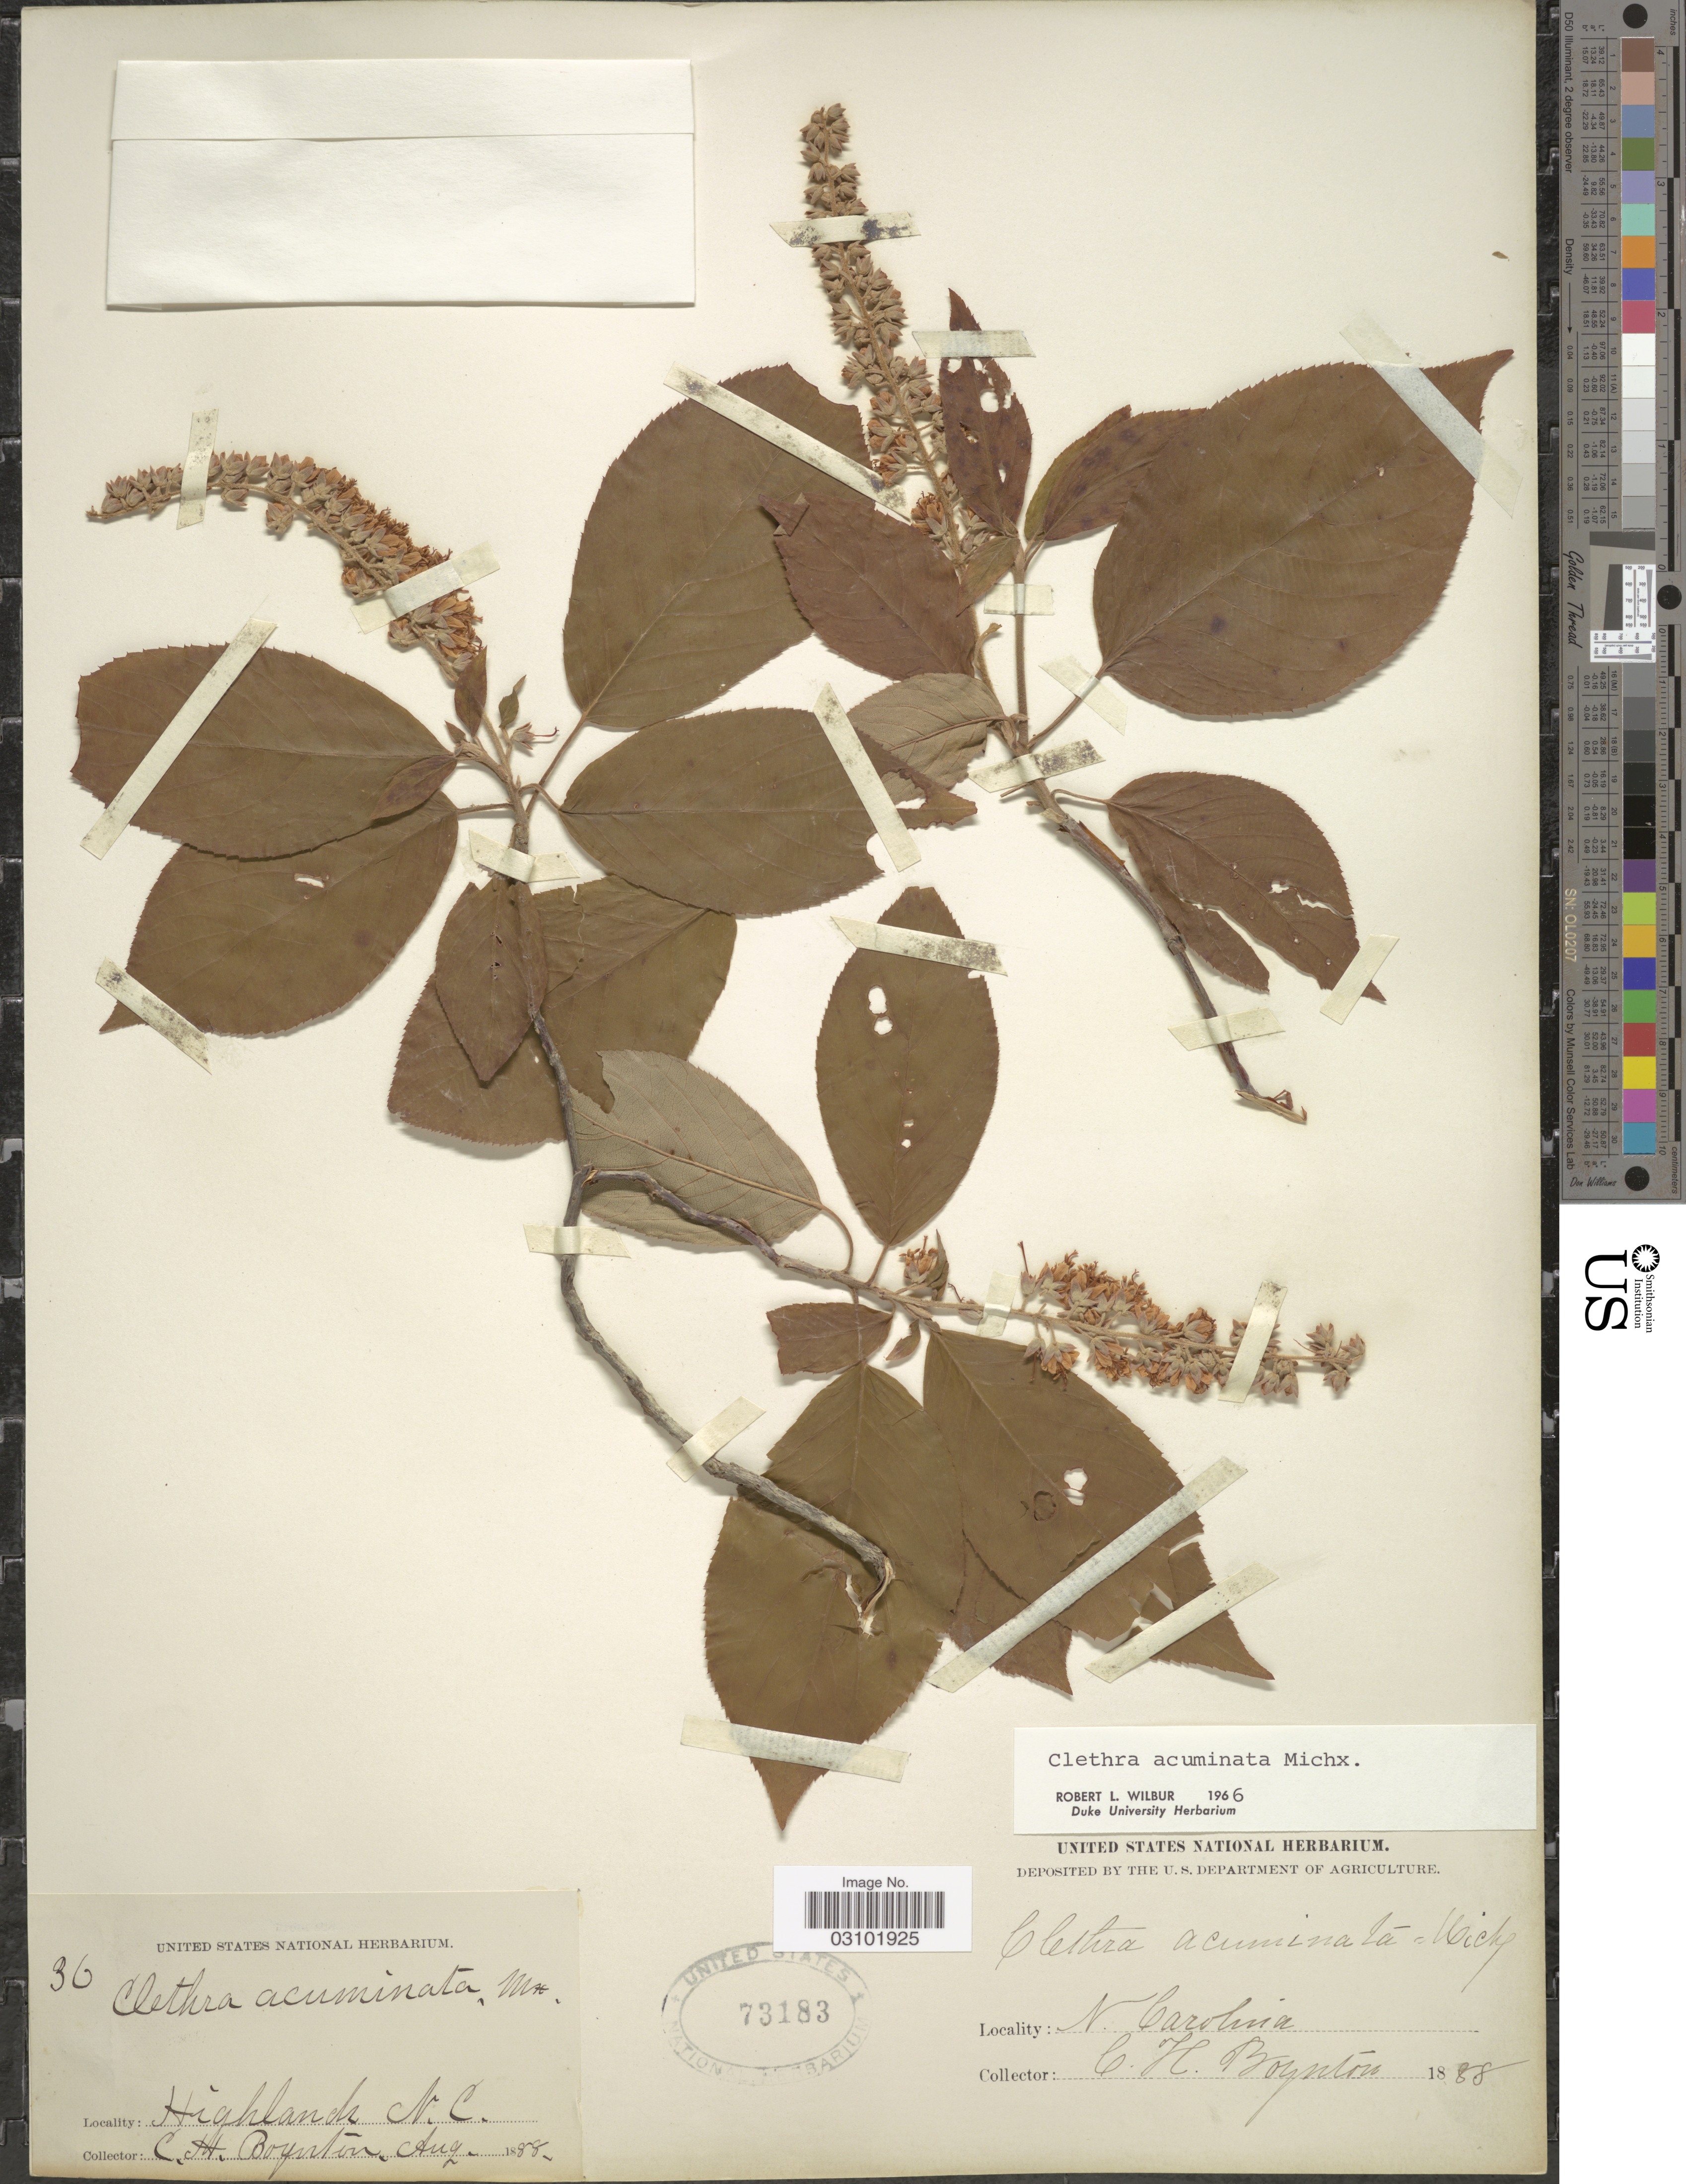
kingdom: Plantae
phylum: Tracheophyta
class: Magnoliopsida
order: Ericales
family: Clethraceae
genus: Clethra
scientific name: Clethra acuminata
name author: Michx.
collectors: C. Boynton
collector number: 36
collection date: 1888-08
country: United States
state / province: North Carolina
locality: Highlands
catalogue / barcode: US 73183